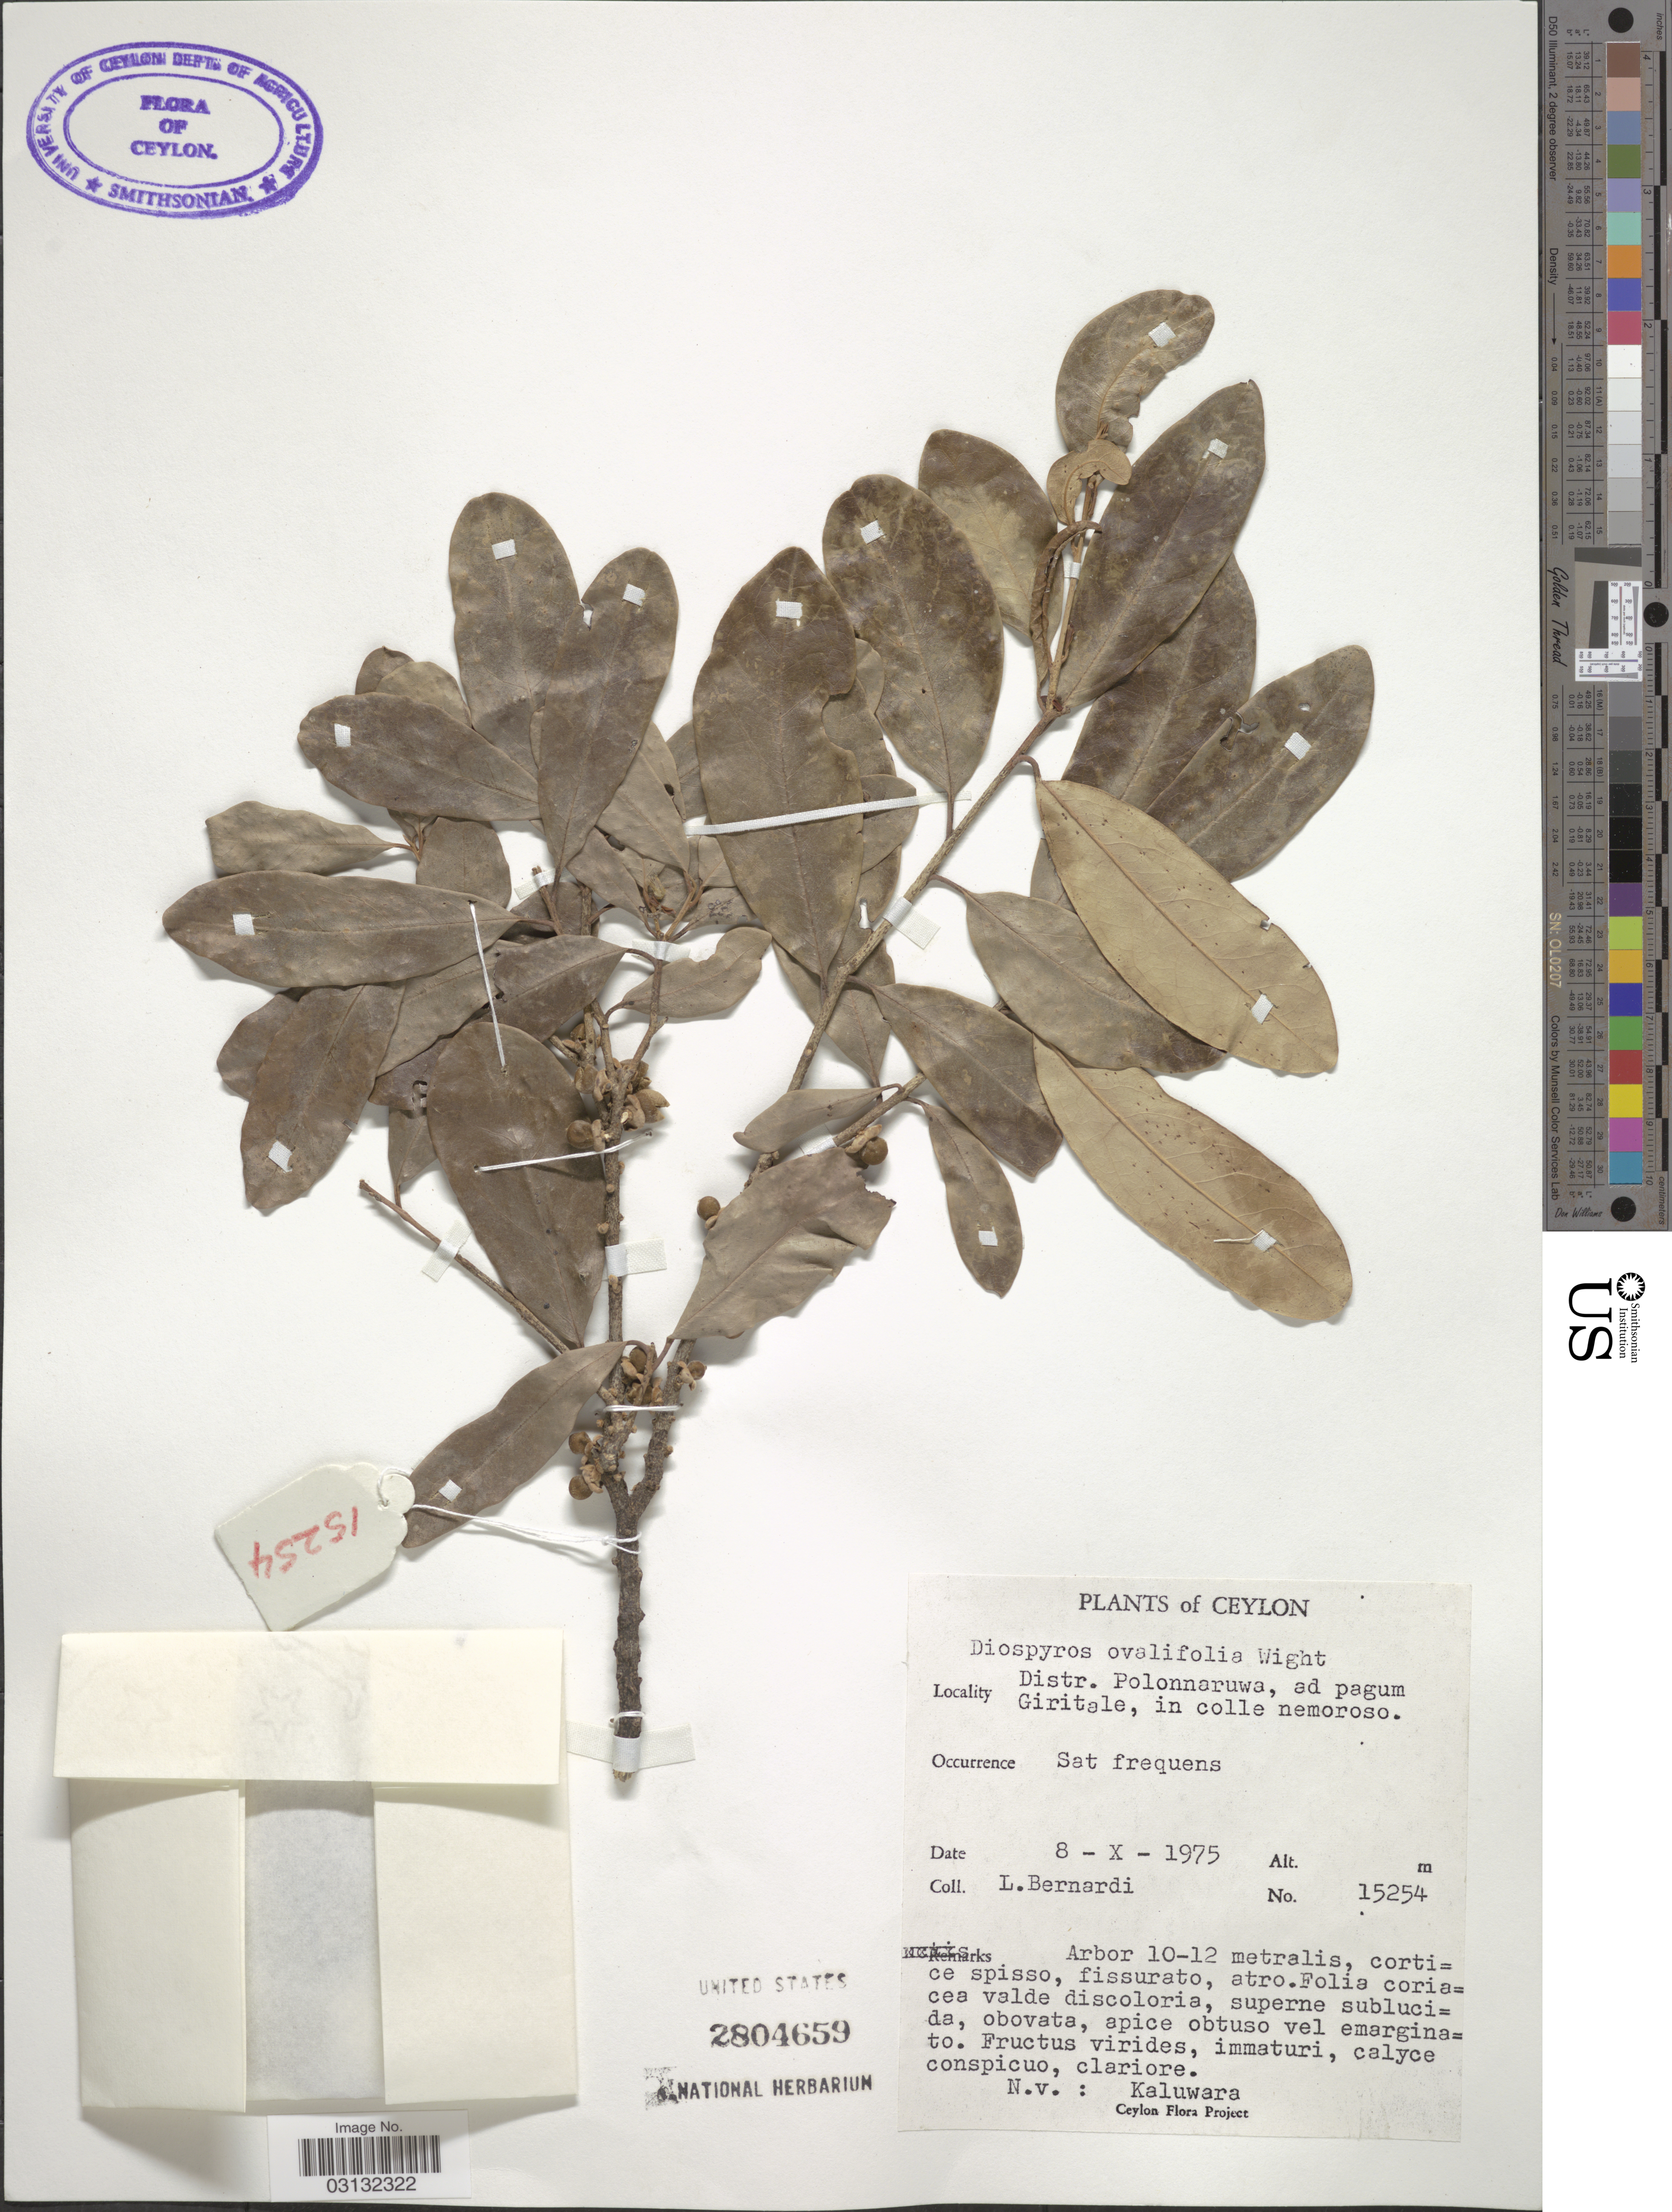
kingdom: Plantae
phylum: Tracheophyta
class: Magnoliopsida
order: Ericales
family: Ebenaceae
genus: Diospyros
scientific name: Diospyros ovalifolia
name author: Wight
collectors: L. Bernardi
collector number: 15254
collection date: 1975-10-08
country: Sri Lanka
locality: Ceylon. Distr. Polonnaruwa, ad pagum Giritale.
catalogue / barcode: US 2804659